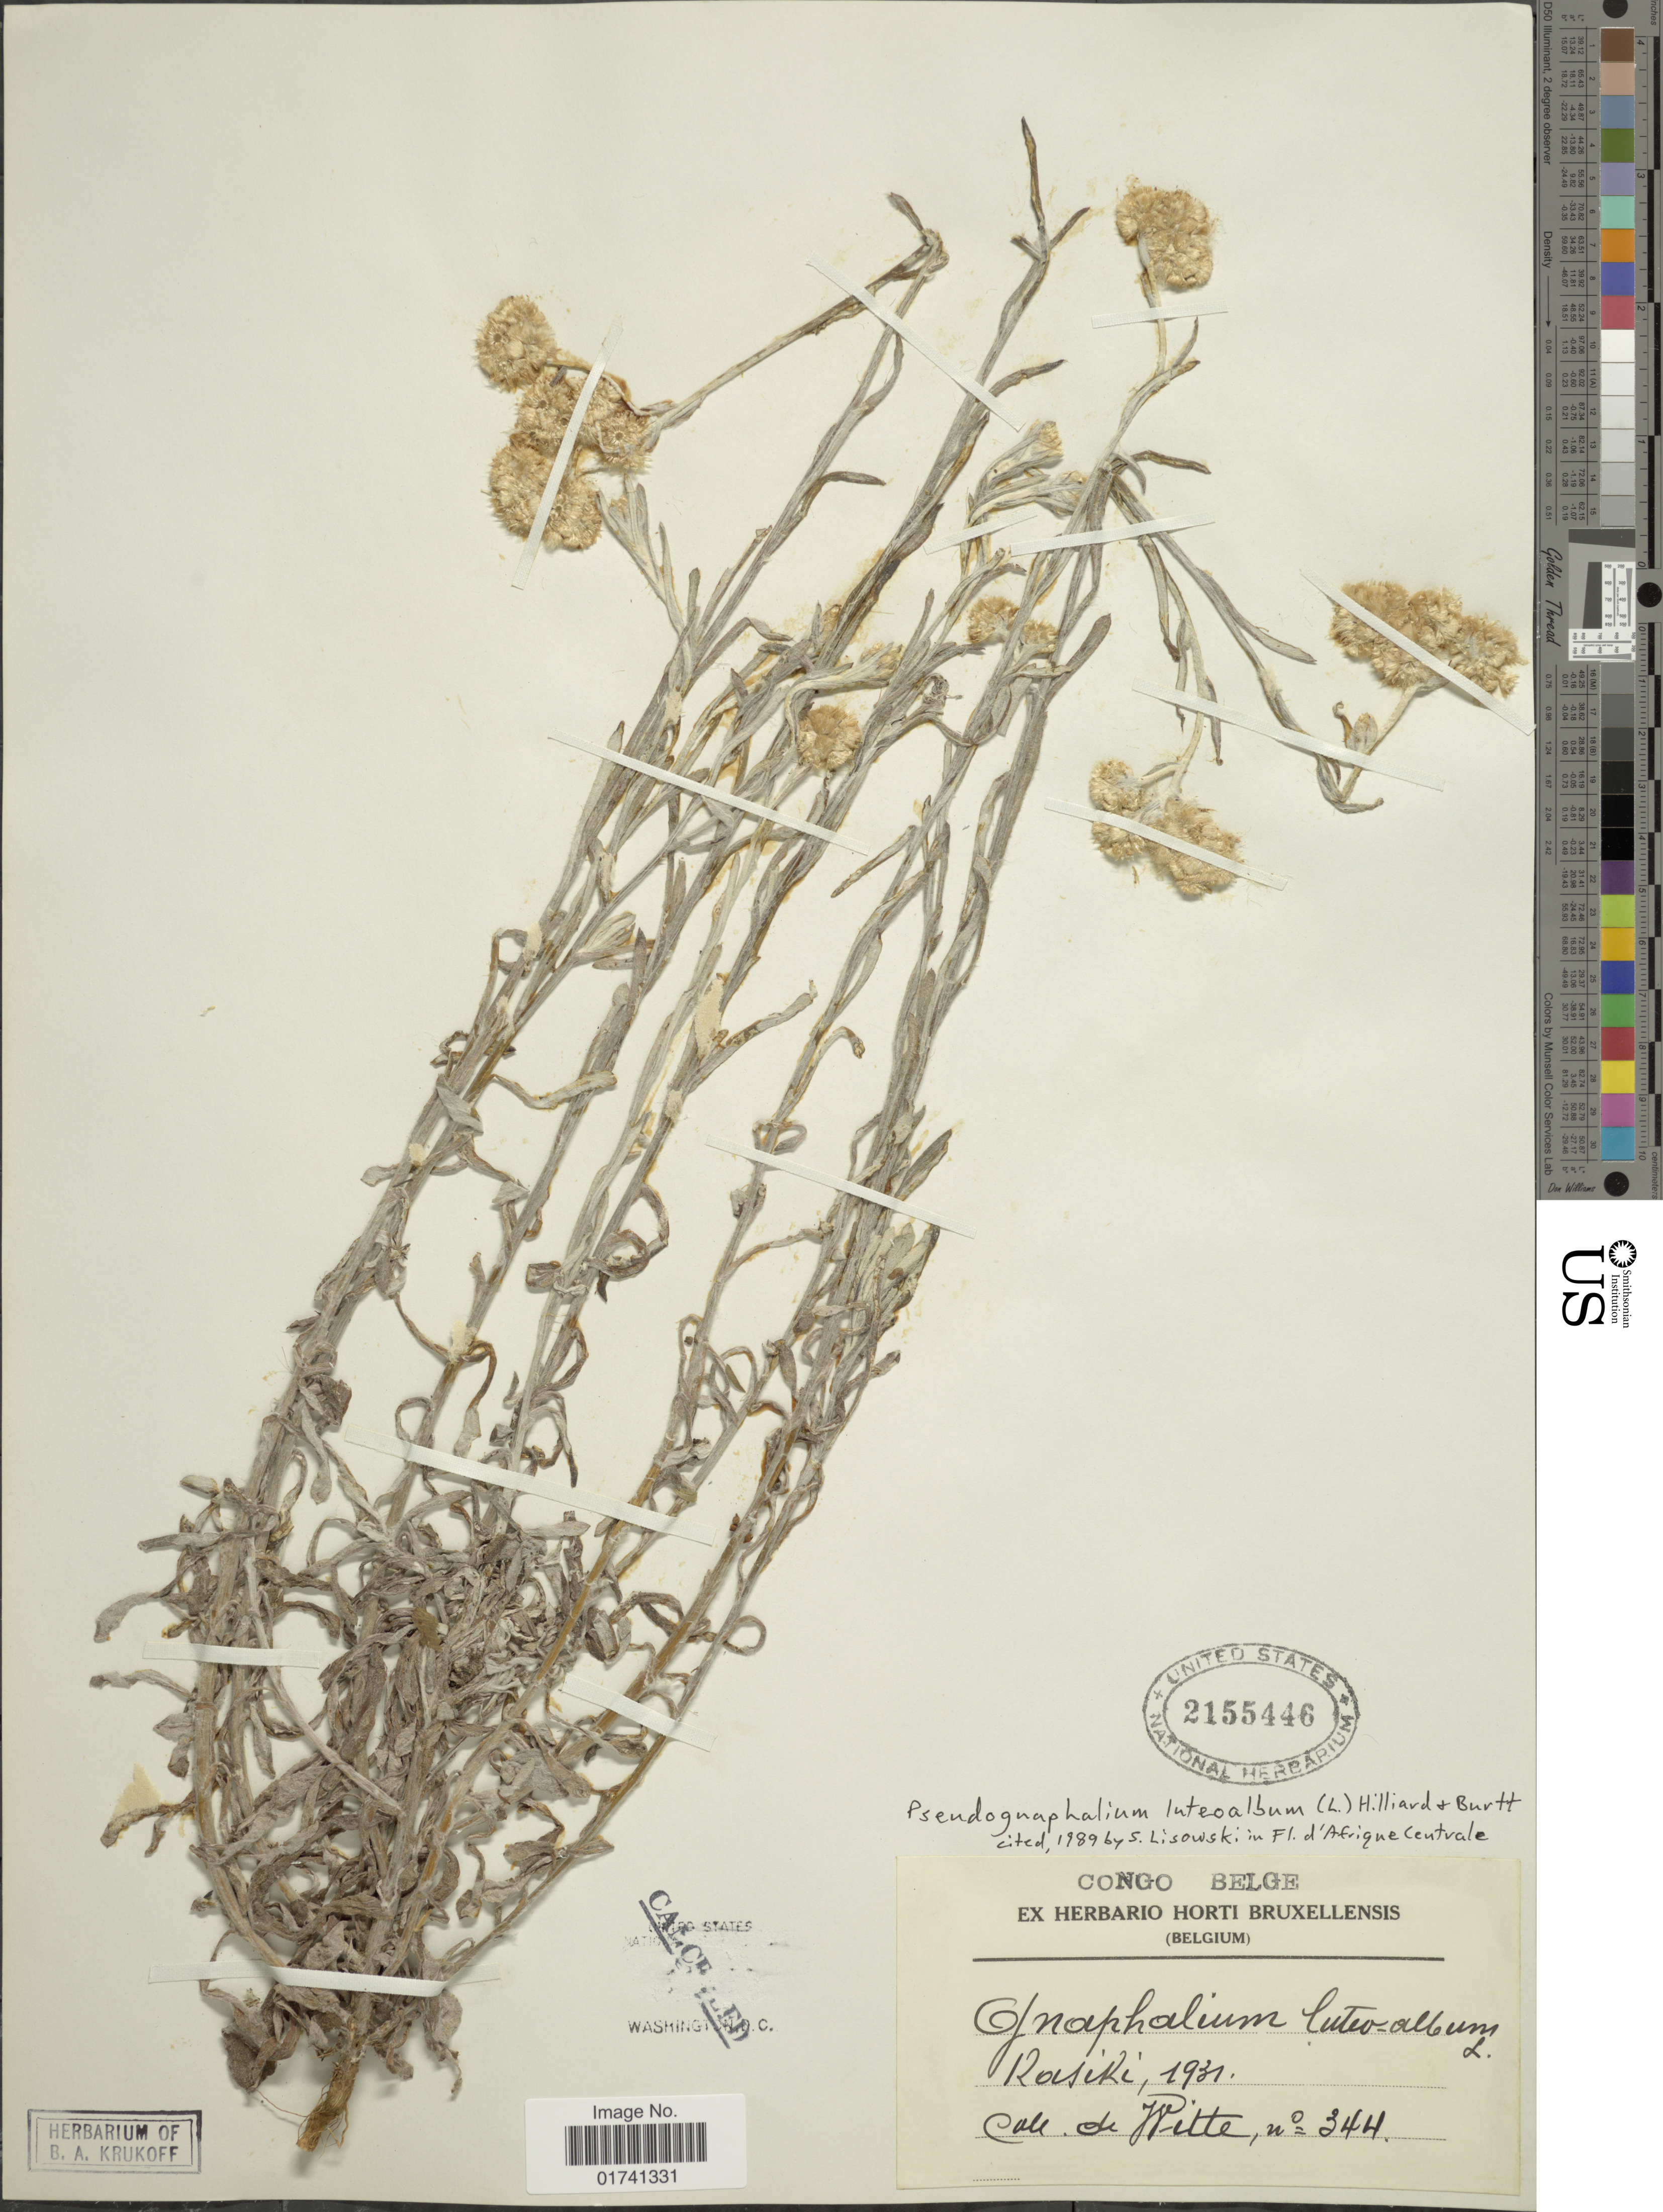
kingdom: Plantae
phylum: Tracheophyta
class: Magnoliopsida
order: Asterales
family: Asteraceae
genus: Laphangium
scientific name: Laphangium luteoalbum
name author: (L.) Tzvelev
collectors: -. de Witte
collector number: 344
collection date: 1931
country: Congo, Democratic Republic of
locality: Kasiki.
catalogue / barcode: US 2155446